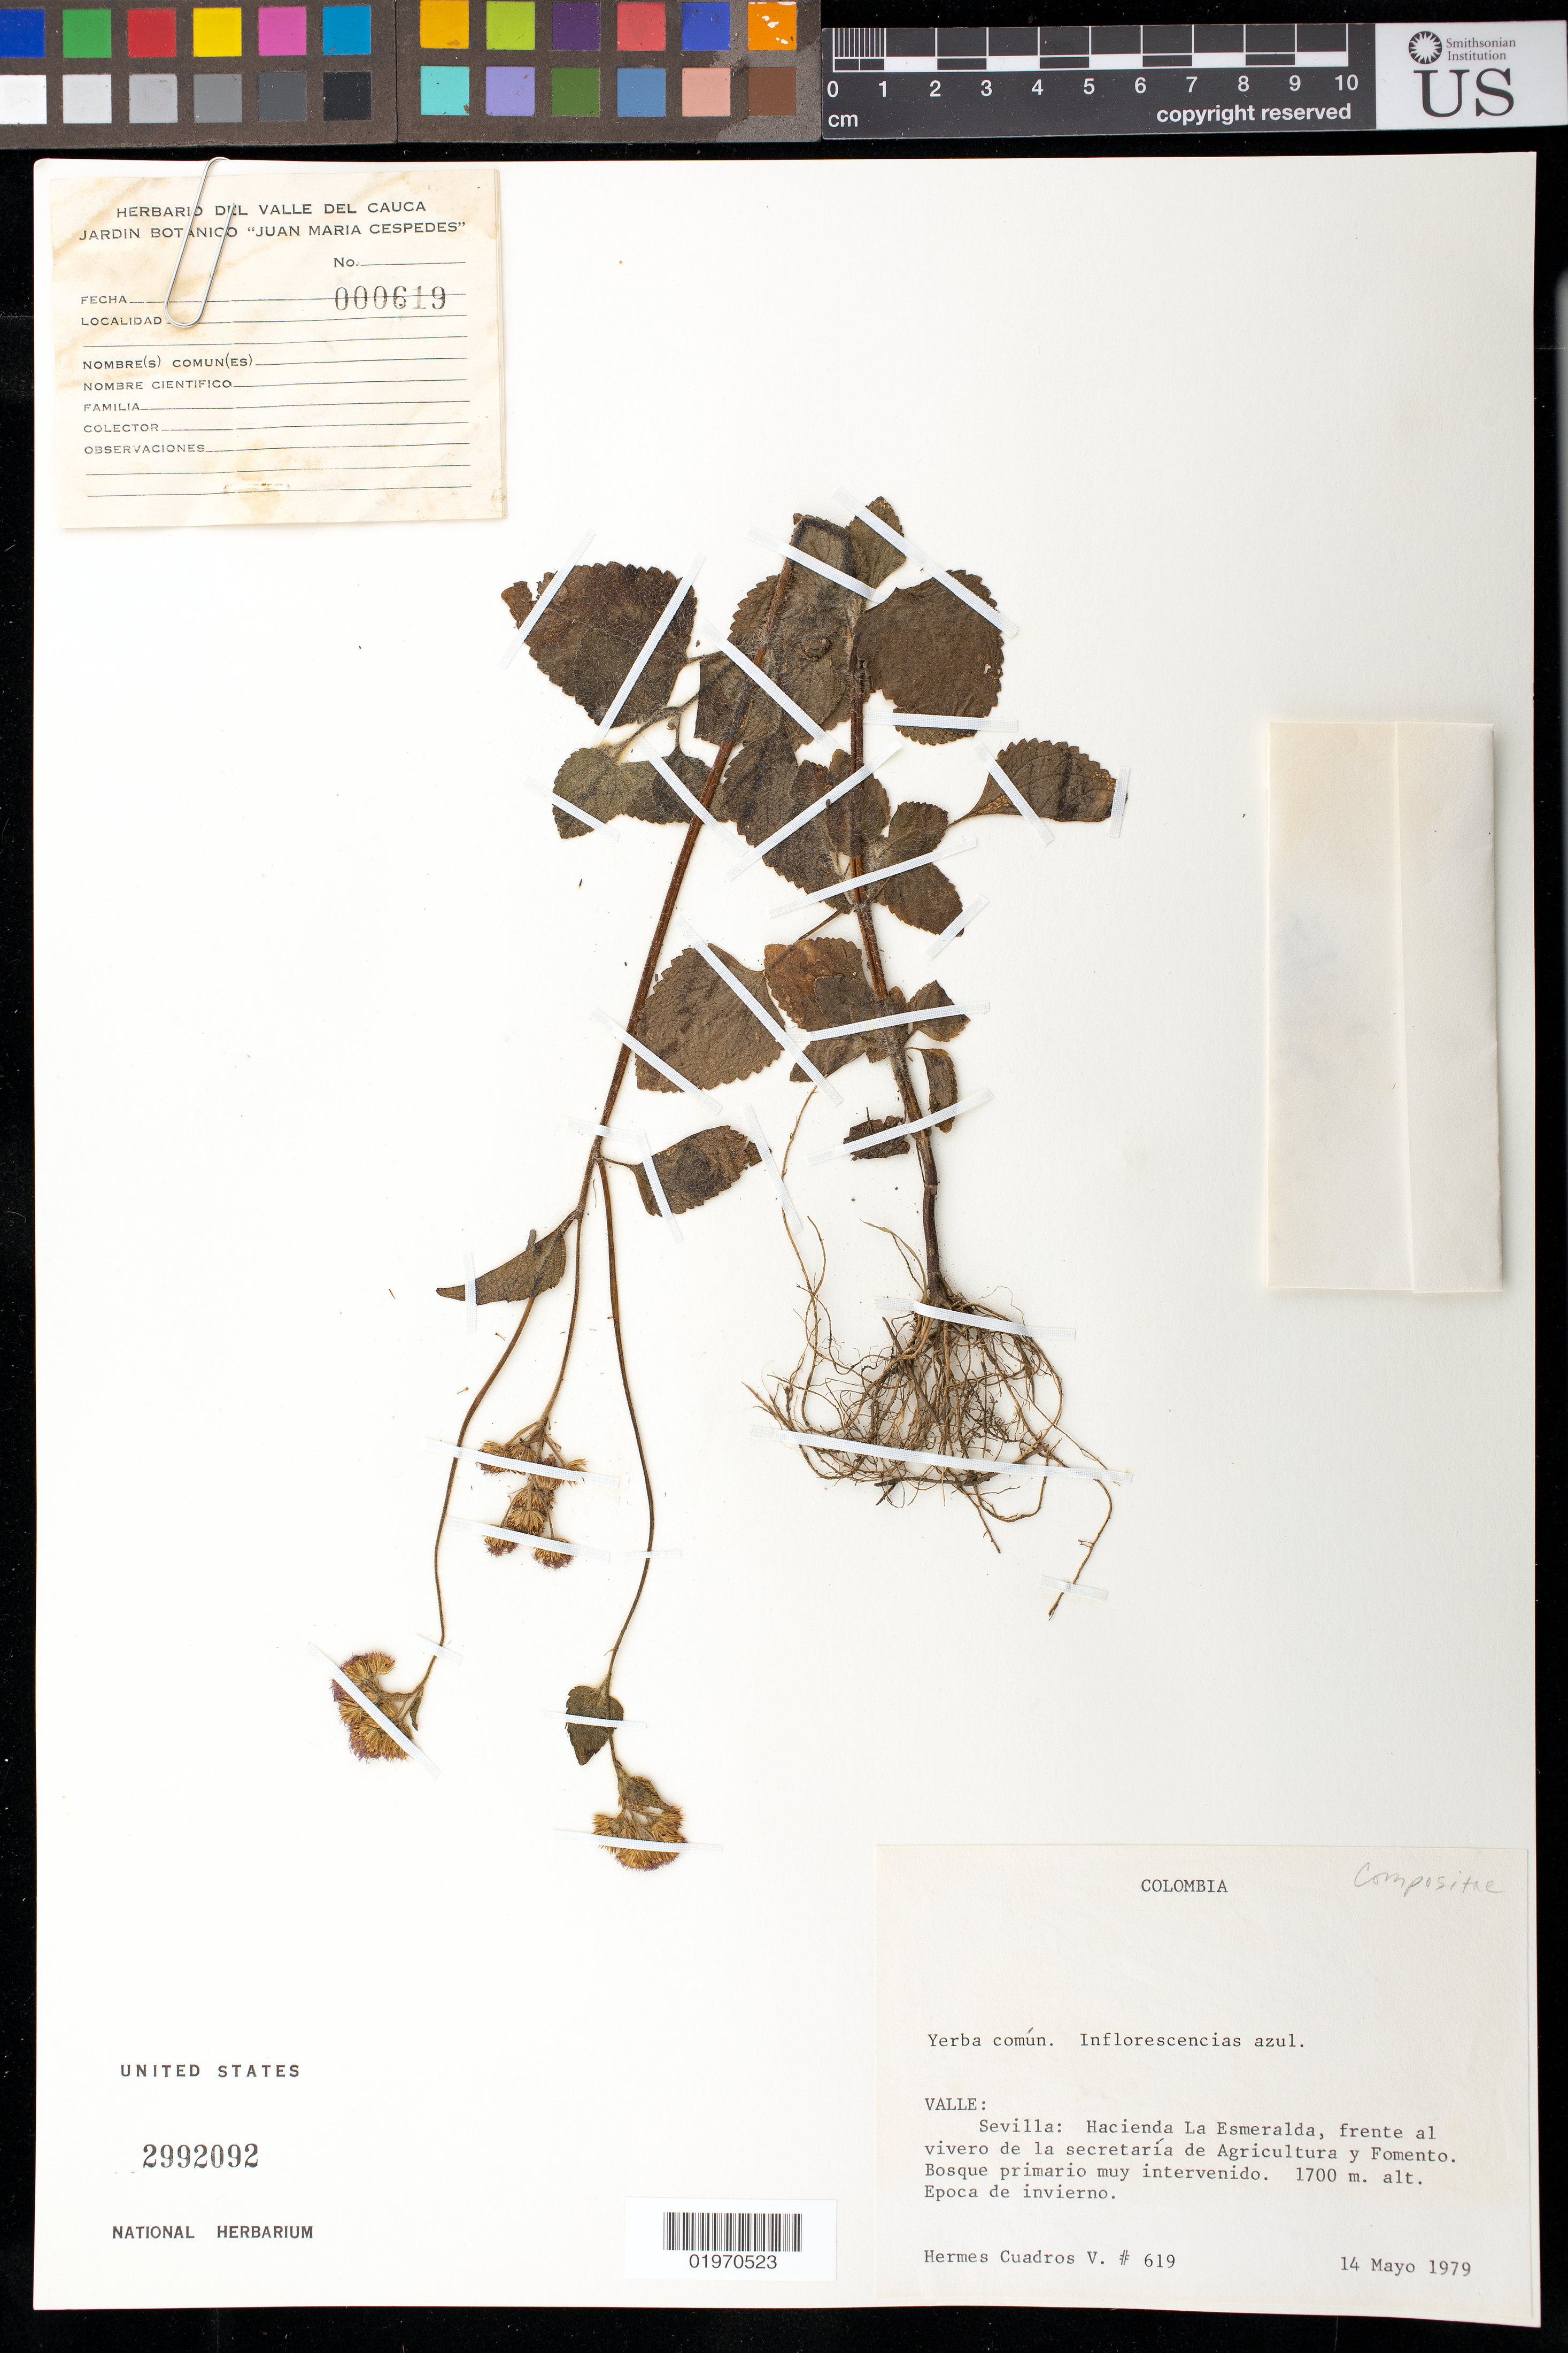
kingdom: Plantae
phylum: Tracheophyta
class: Magnoliopsida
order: Asterales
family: Asteraceae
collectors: H. Cuadros V.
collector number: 619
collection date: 1979-05-14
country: Colombia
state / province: Valle del Cauca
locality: Sevilla, Hacienda La Esmeralda, frente al vivero de la secretaria de Agricultura y Fomento.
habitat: Epoca de invierno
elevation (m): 1700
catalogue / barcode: US 2992092